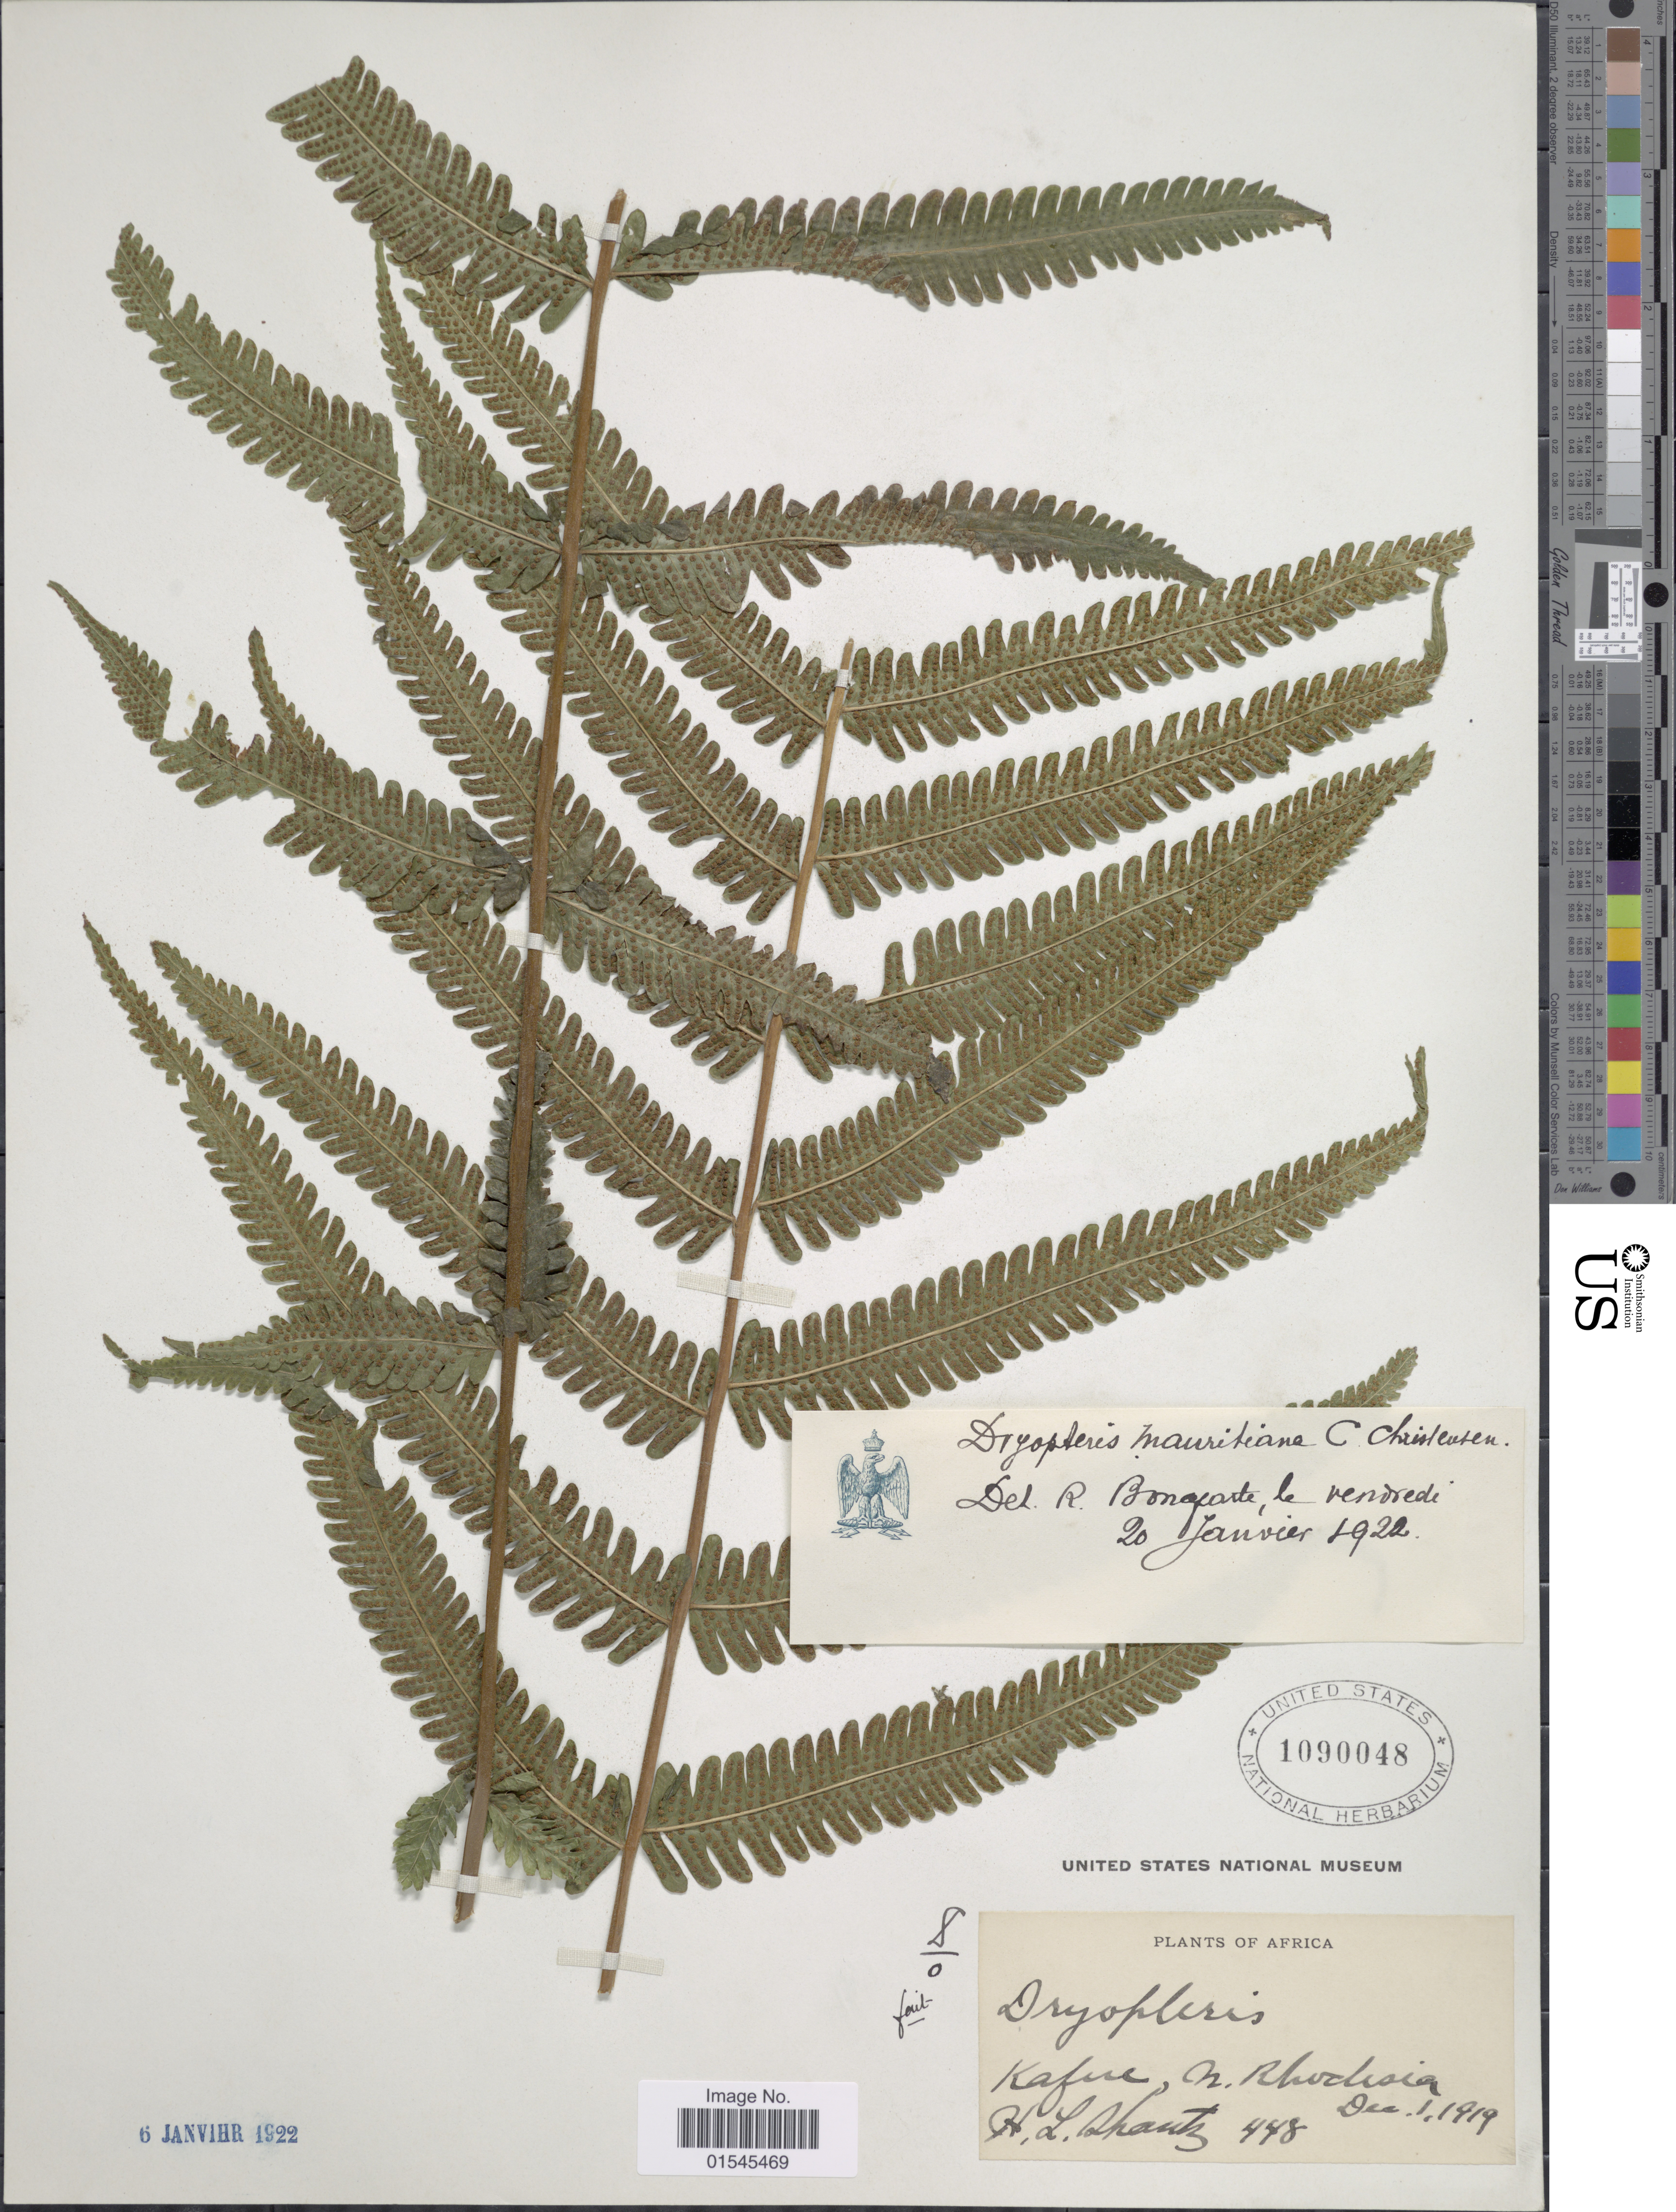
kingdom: Plantae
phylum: Tracheophyta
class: Polypodiopsida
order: Polypodiales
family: Thelypteridaceae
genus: Sphaerostephanos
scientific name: Sphaerostephanos elatus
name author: (Bojer) Holttum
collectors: H. Shantz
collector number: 448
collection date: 1919-12-01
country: Zambia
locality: Kafere. N. Rhodesia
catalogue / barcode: US 1090048